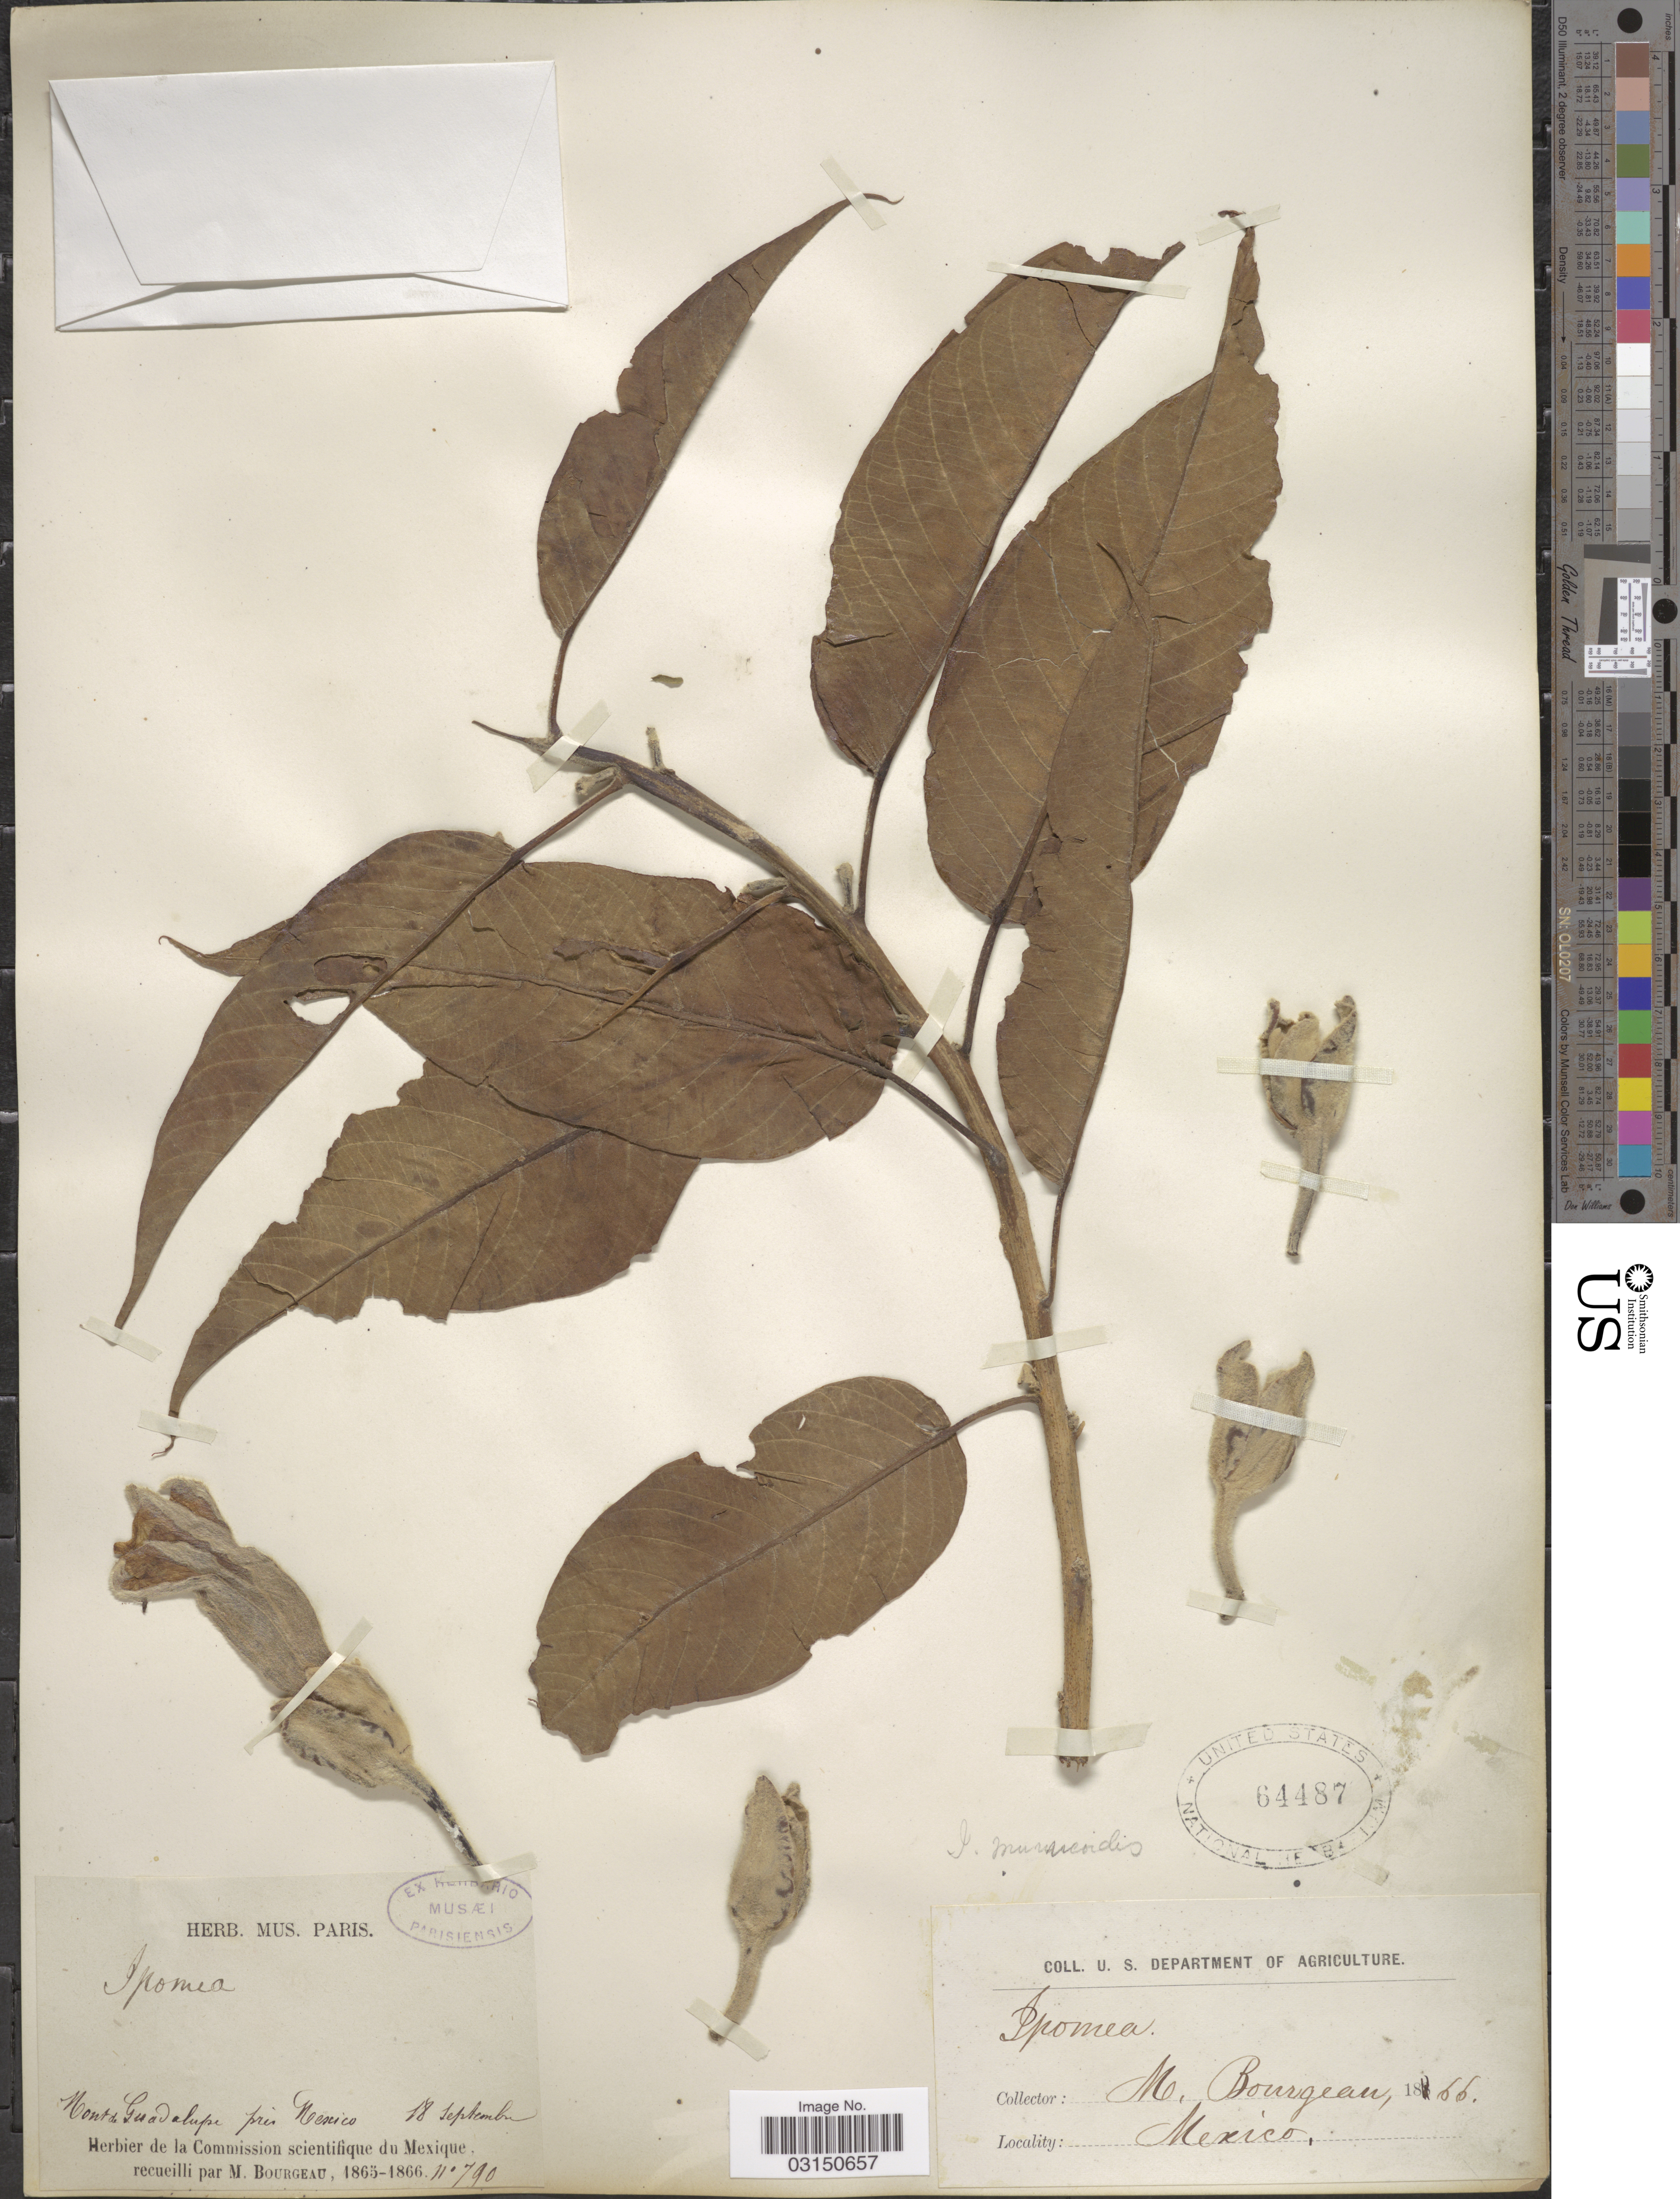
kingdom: Plantae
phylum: Tracheophyta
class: Magnoliopsida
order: Solanales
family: Convolvulaceae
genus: Ipomoea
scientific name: Ipomoea murucoides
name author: Roem. & Schult.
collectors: M. Bourgeau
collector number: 790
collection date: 1866-09-18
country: Mexico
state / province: Baja California Norte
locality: Mont de Guadalupe prés Mexico.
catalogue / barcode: US 64487